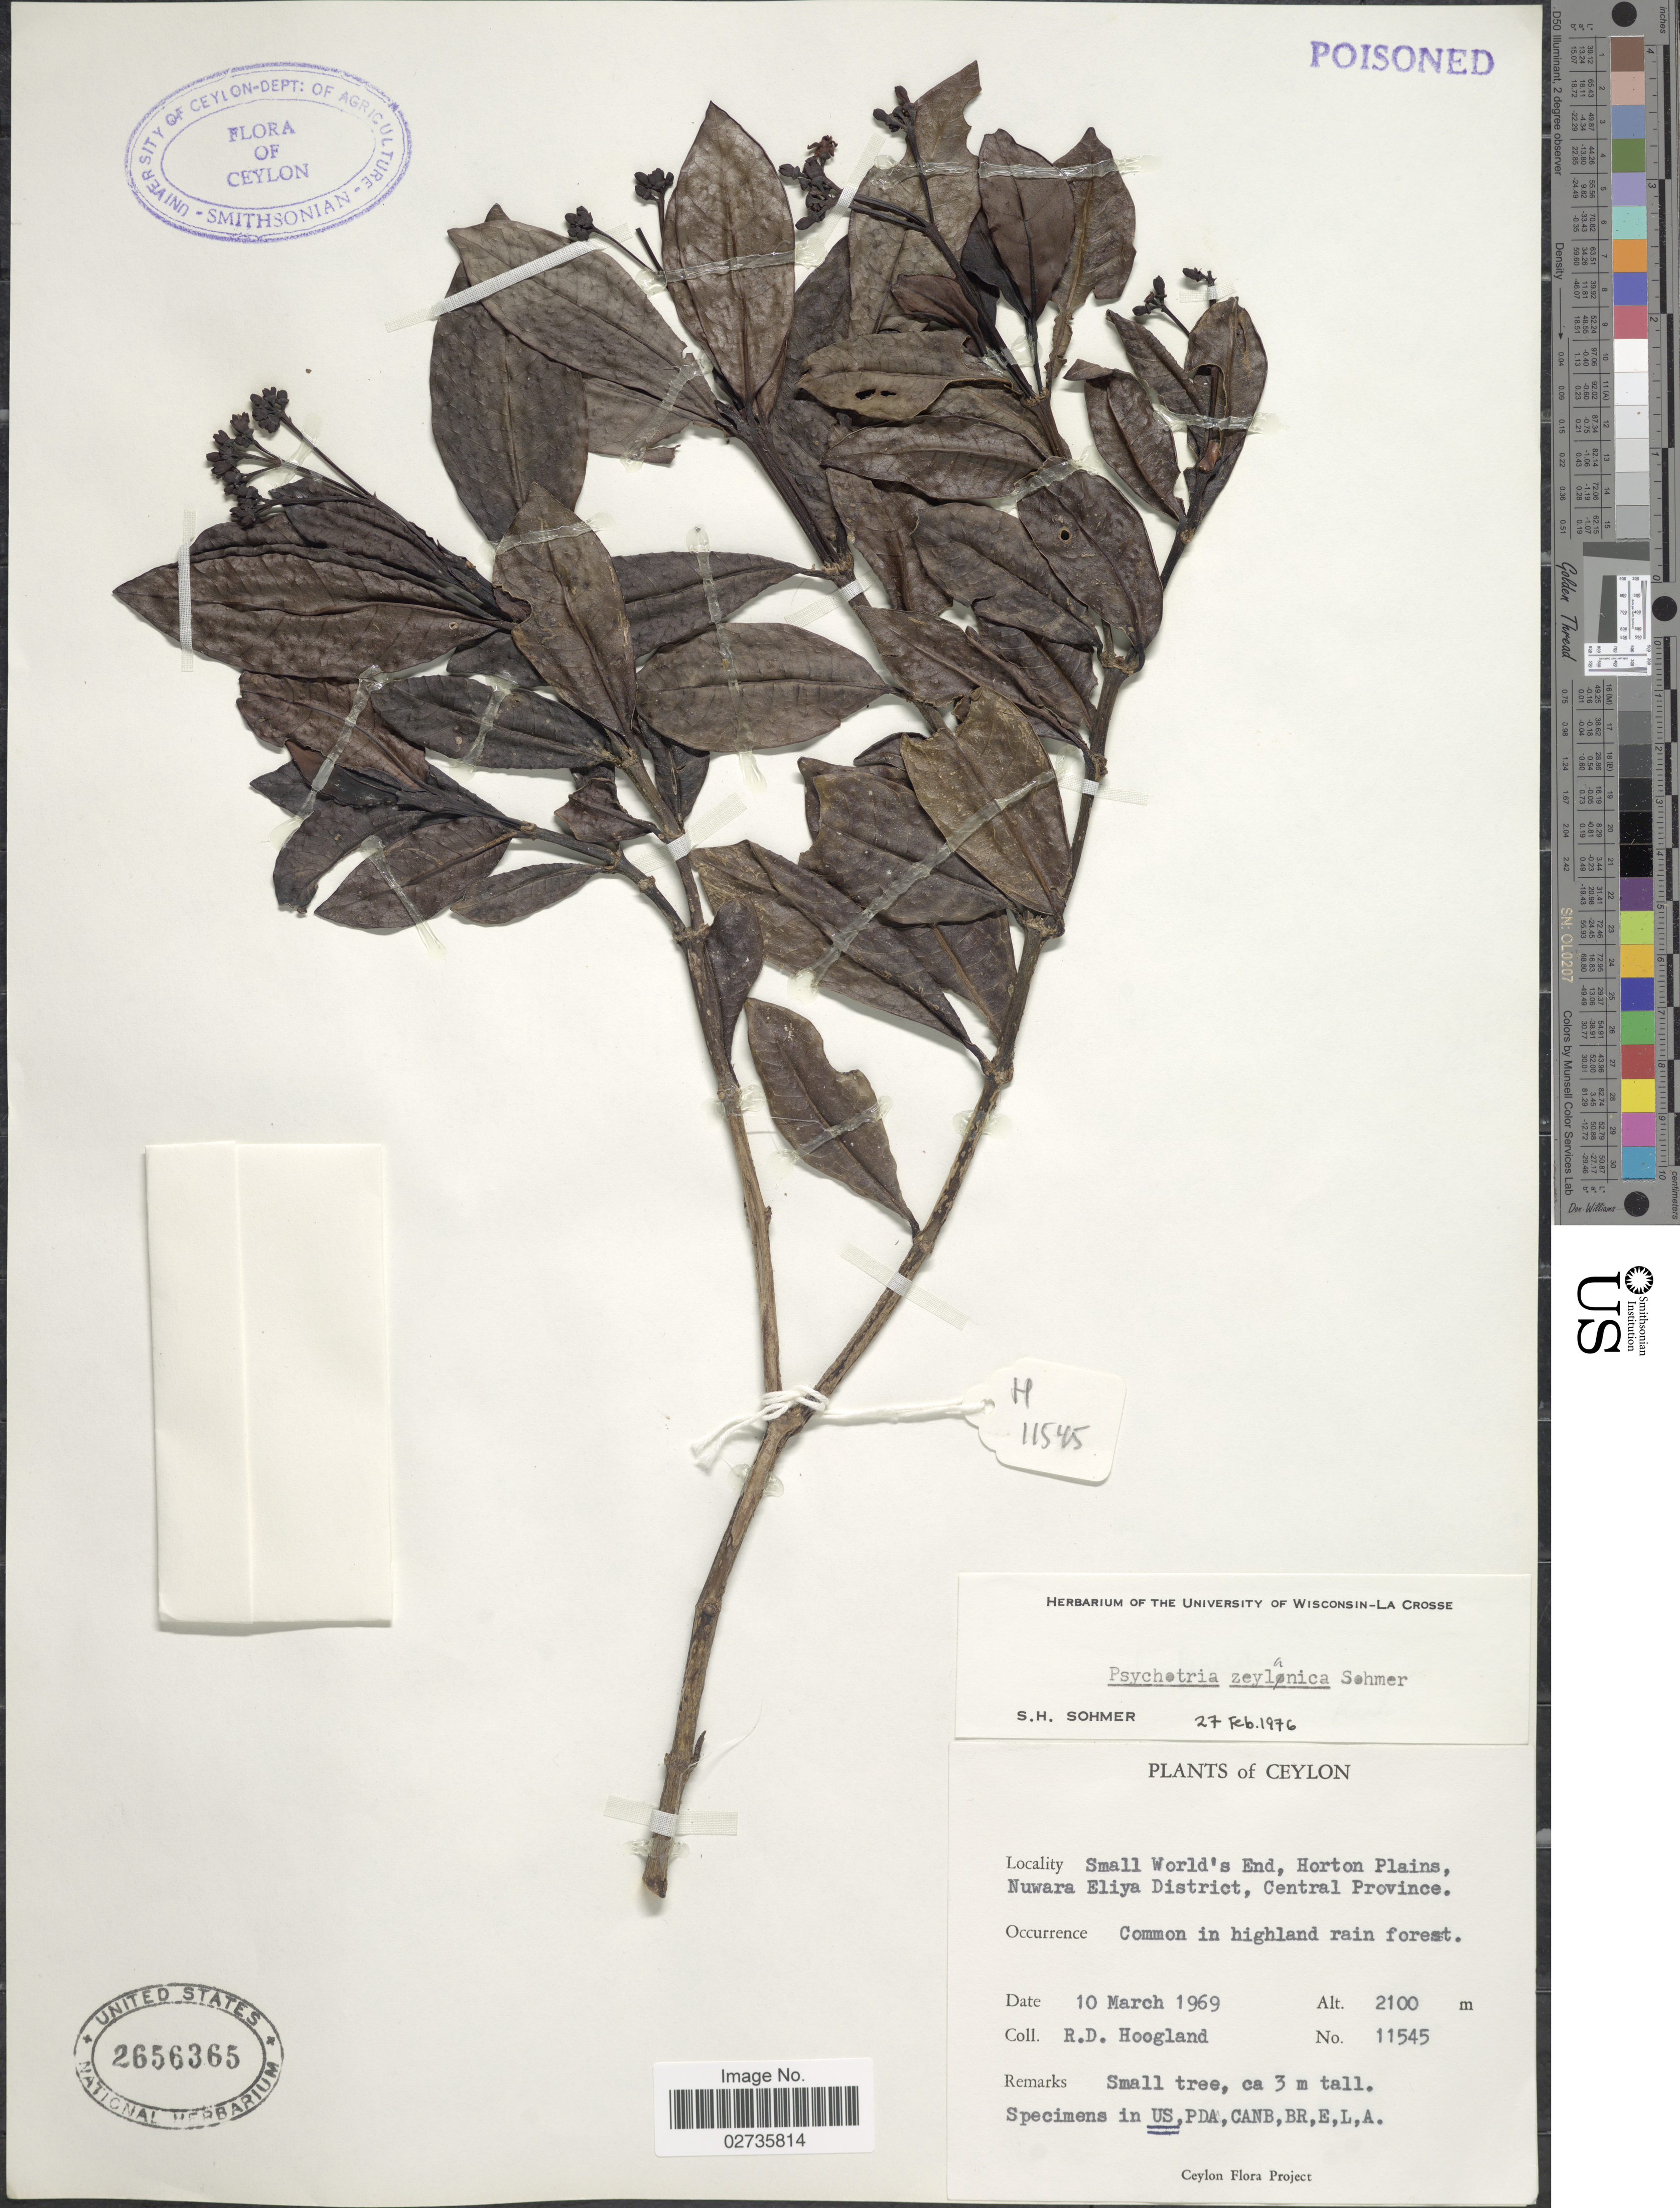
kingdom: Plantae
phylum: Tracheophyta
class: Magnoliopsida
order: Gentianales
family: Rubiaceae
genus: Psychotria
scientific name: Psychotria zeylanica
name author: Sohmer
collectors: R. D. Hoogland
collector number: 11545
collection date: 1969-03-10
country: Sri Lanka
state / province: Central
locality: Ceylon, Small World's End, Horton Plains, Nuwara Eliya District, Common in highland rain forest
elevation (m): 2100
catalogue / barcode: US 2656365